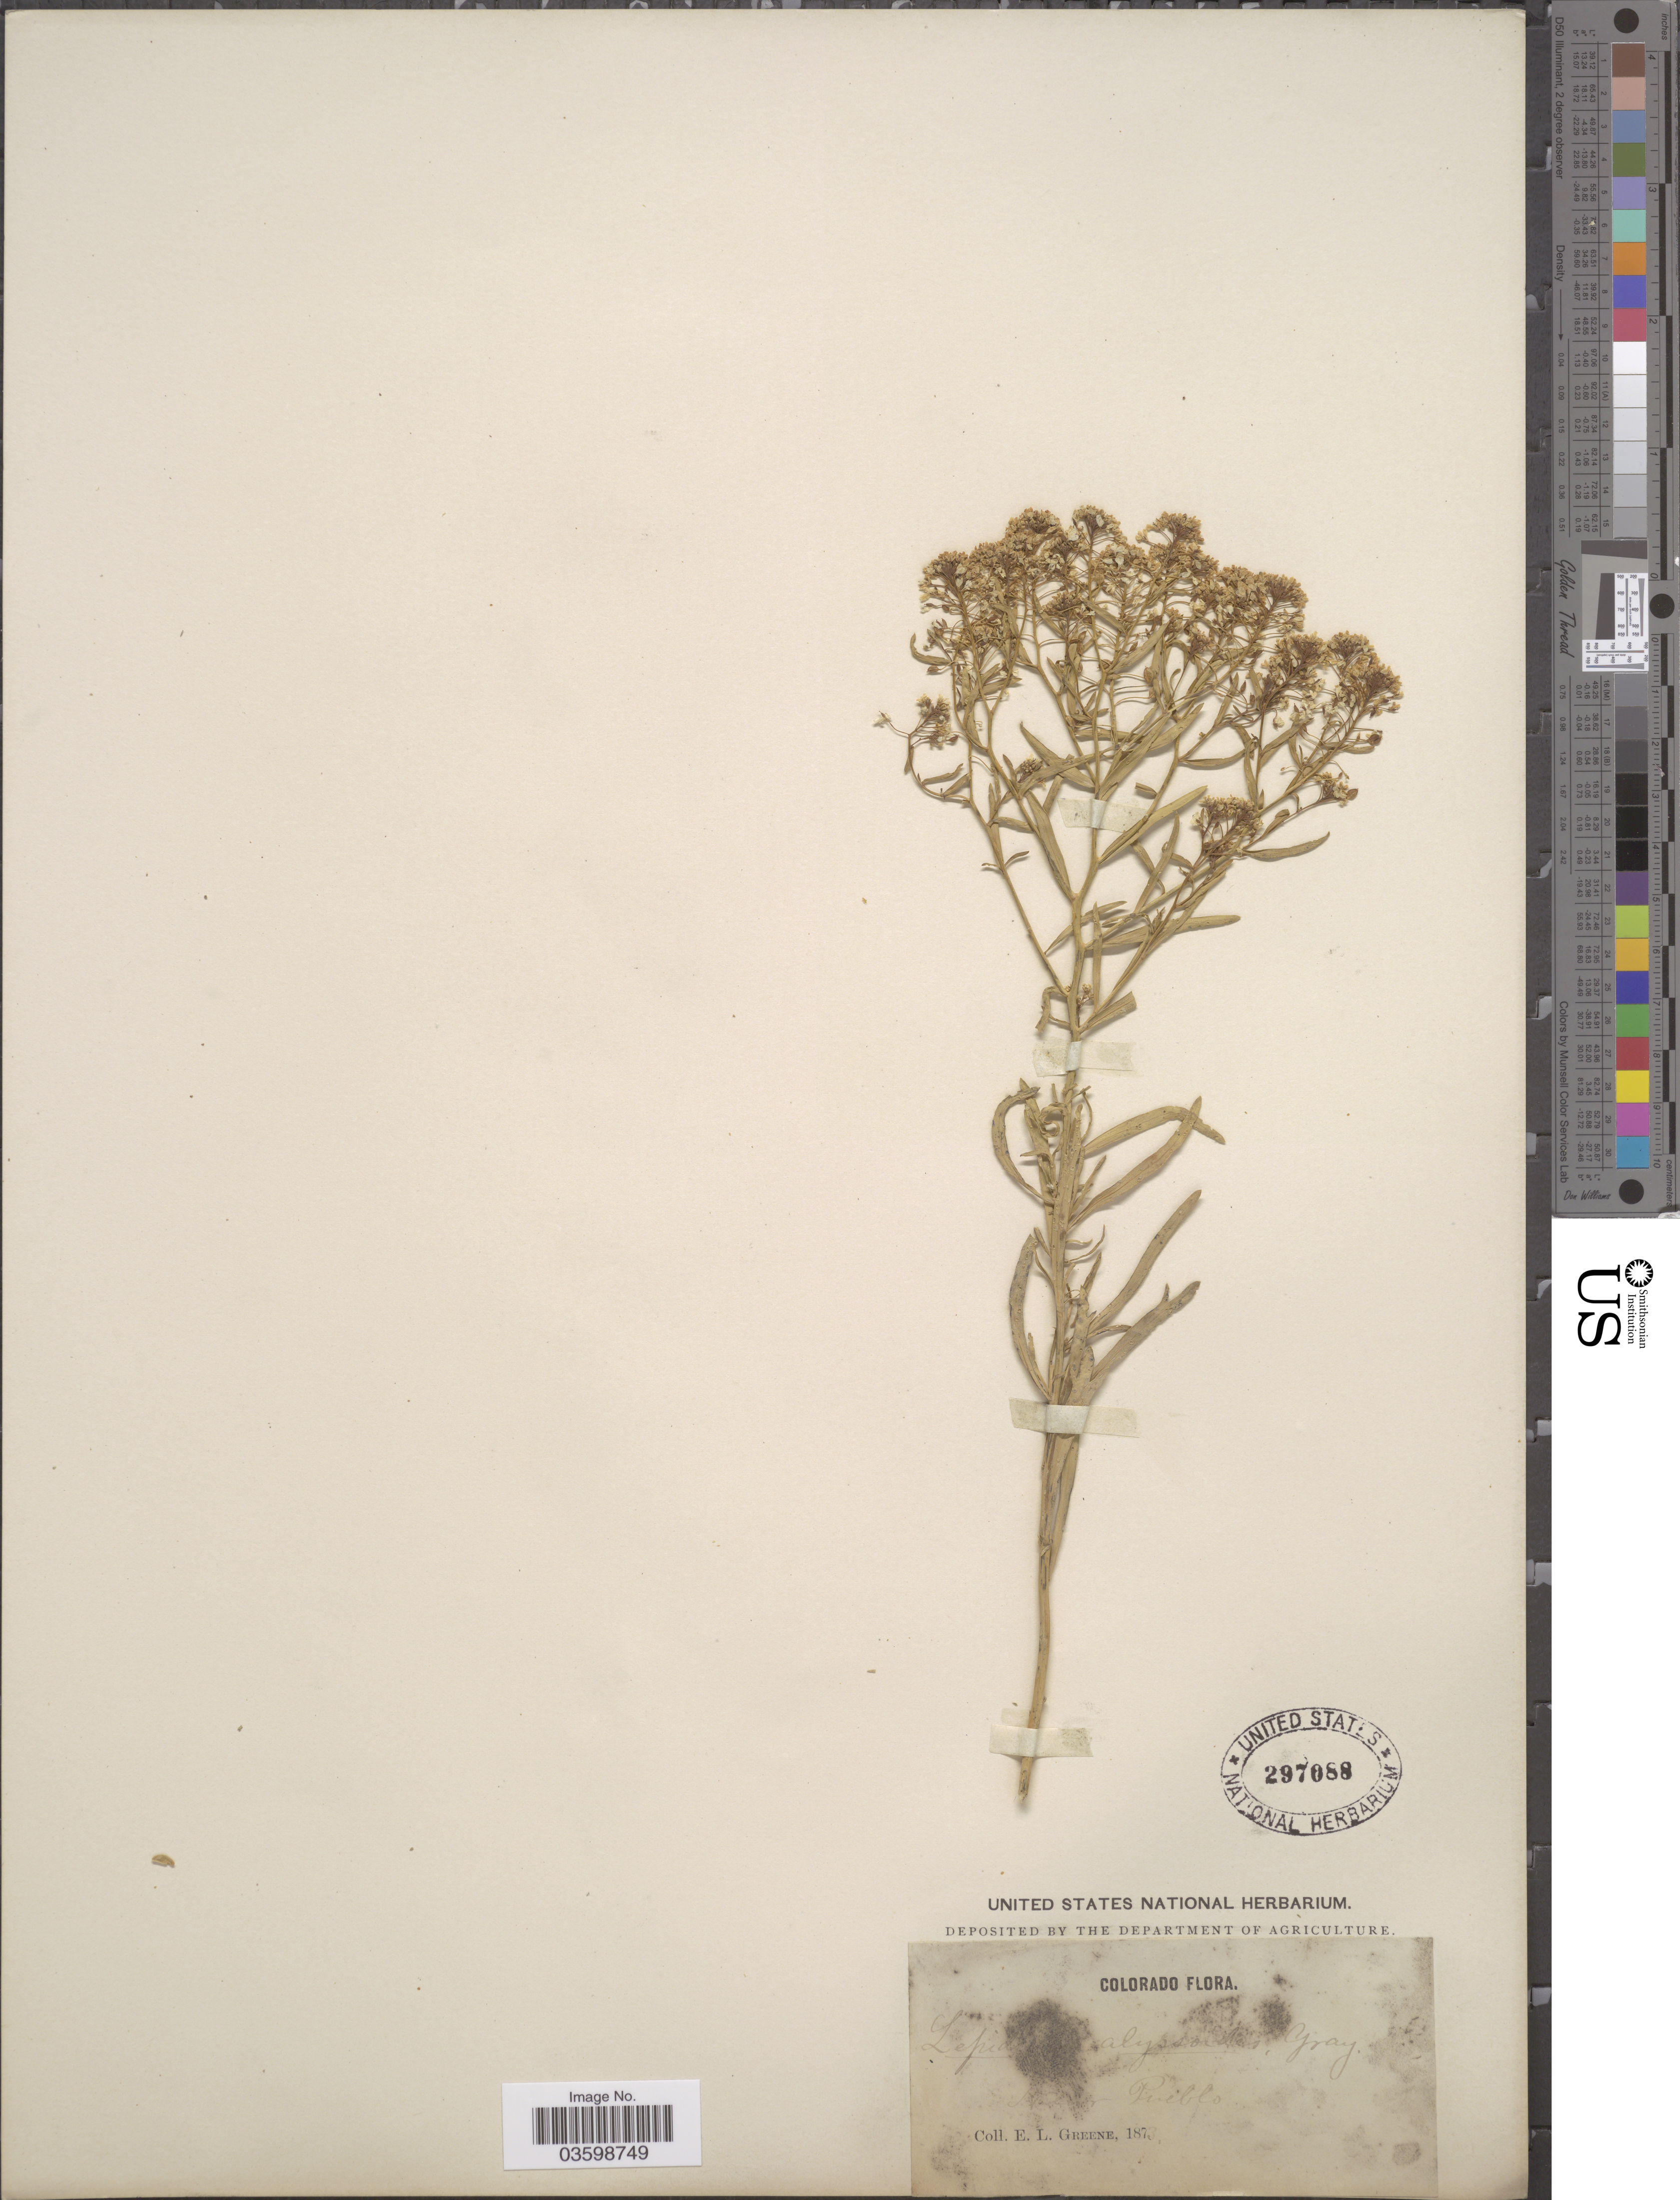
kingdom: Plantae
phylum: Tracheophyta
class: Magnoliopsida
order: Brassicales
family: Brassicaceae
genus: Lepidium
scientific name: Lepidium montanum var. alyssoides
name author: (A. Gray) M.E. Jones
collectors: E. L. Greene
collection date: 1873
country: United States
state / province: Colorado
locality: Near Pueblo.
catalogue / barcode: US 297088